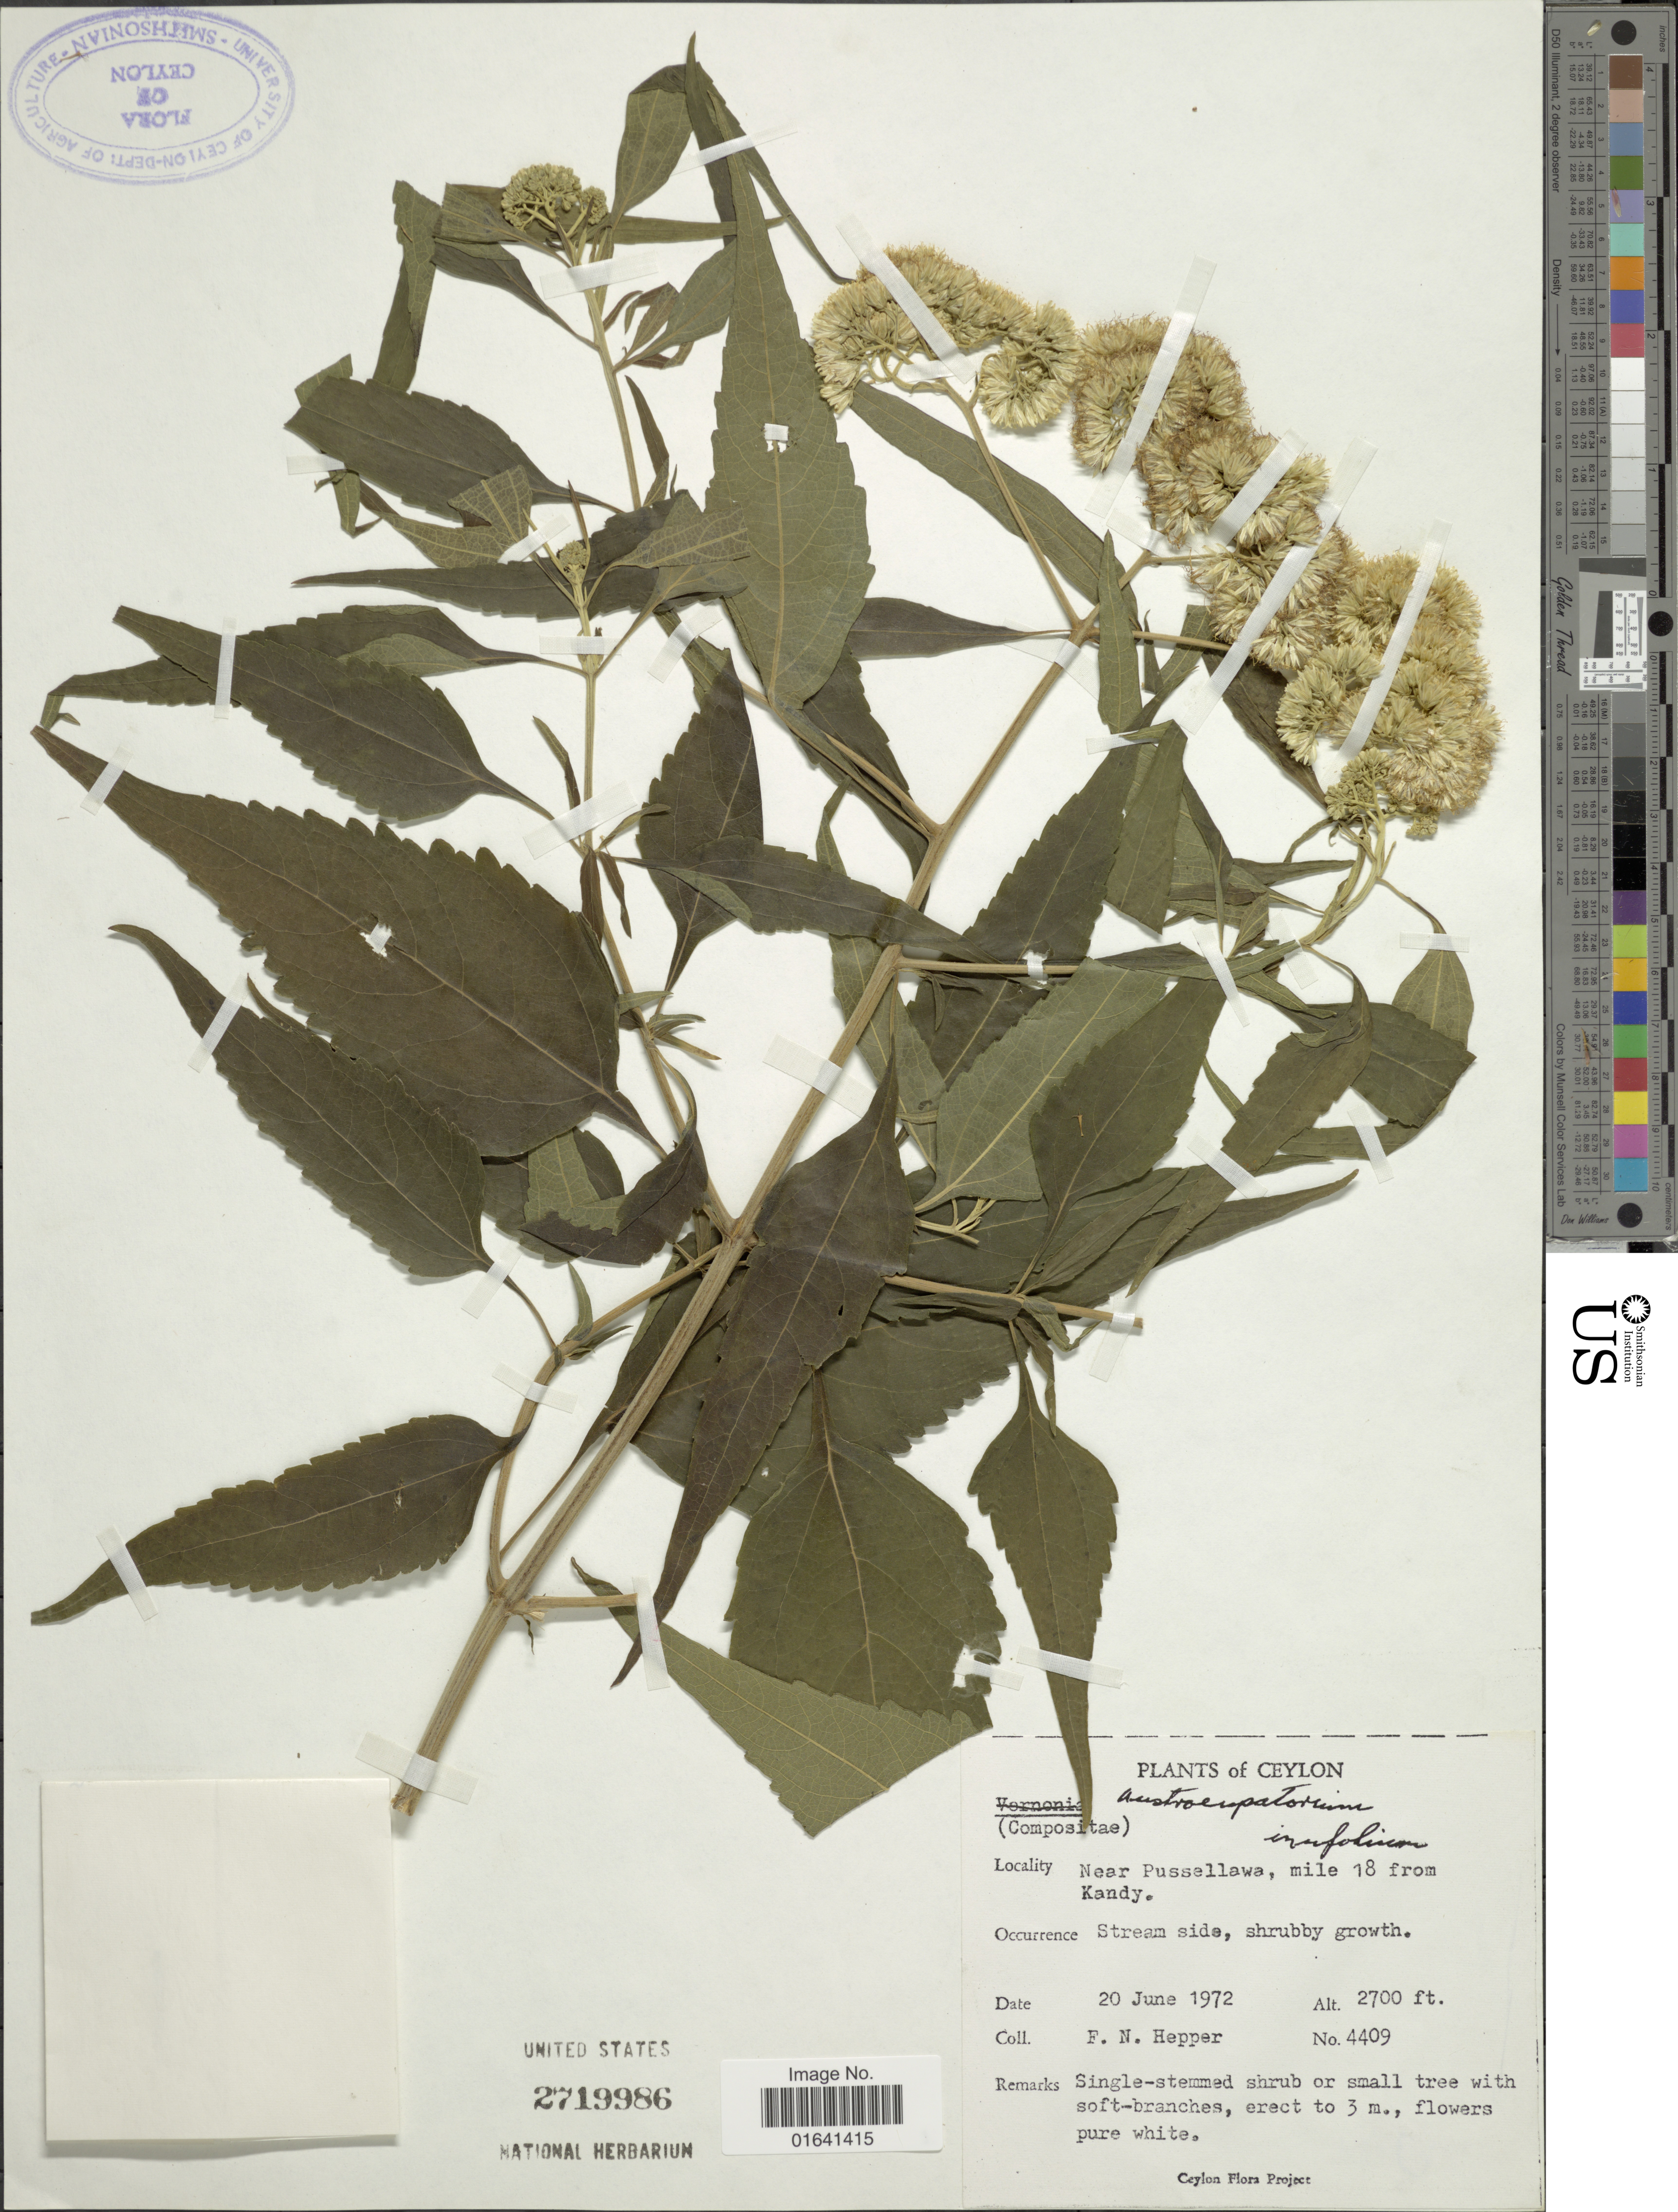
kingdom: Plantae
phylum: Tracheophyta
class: Magnoliopsida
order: Asterales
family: Asteraceae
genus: Austroeupatorium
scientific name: Austroeupatorium inulaefolium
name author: (Kunth) R.M. King & H. Rob.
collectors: F. Hepper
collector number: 4409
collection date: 1972-06-20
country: Sri Lanka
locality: Ceylon, Near Pussellawa, mile 18 from Kandy. Stream side, shrubby growth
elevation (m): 823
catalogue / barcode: US 2719986